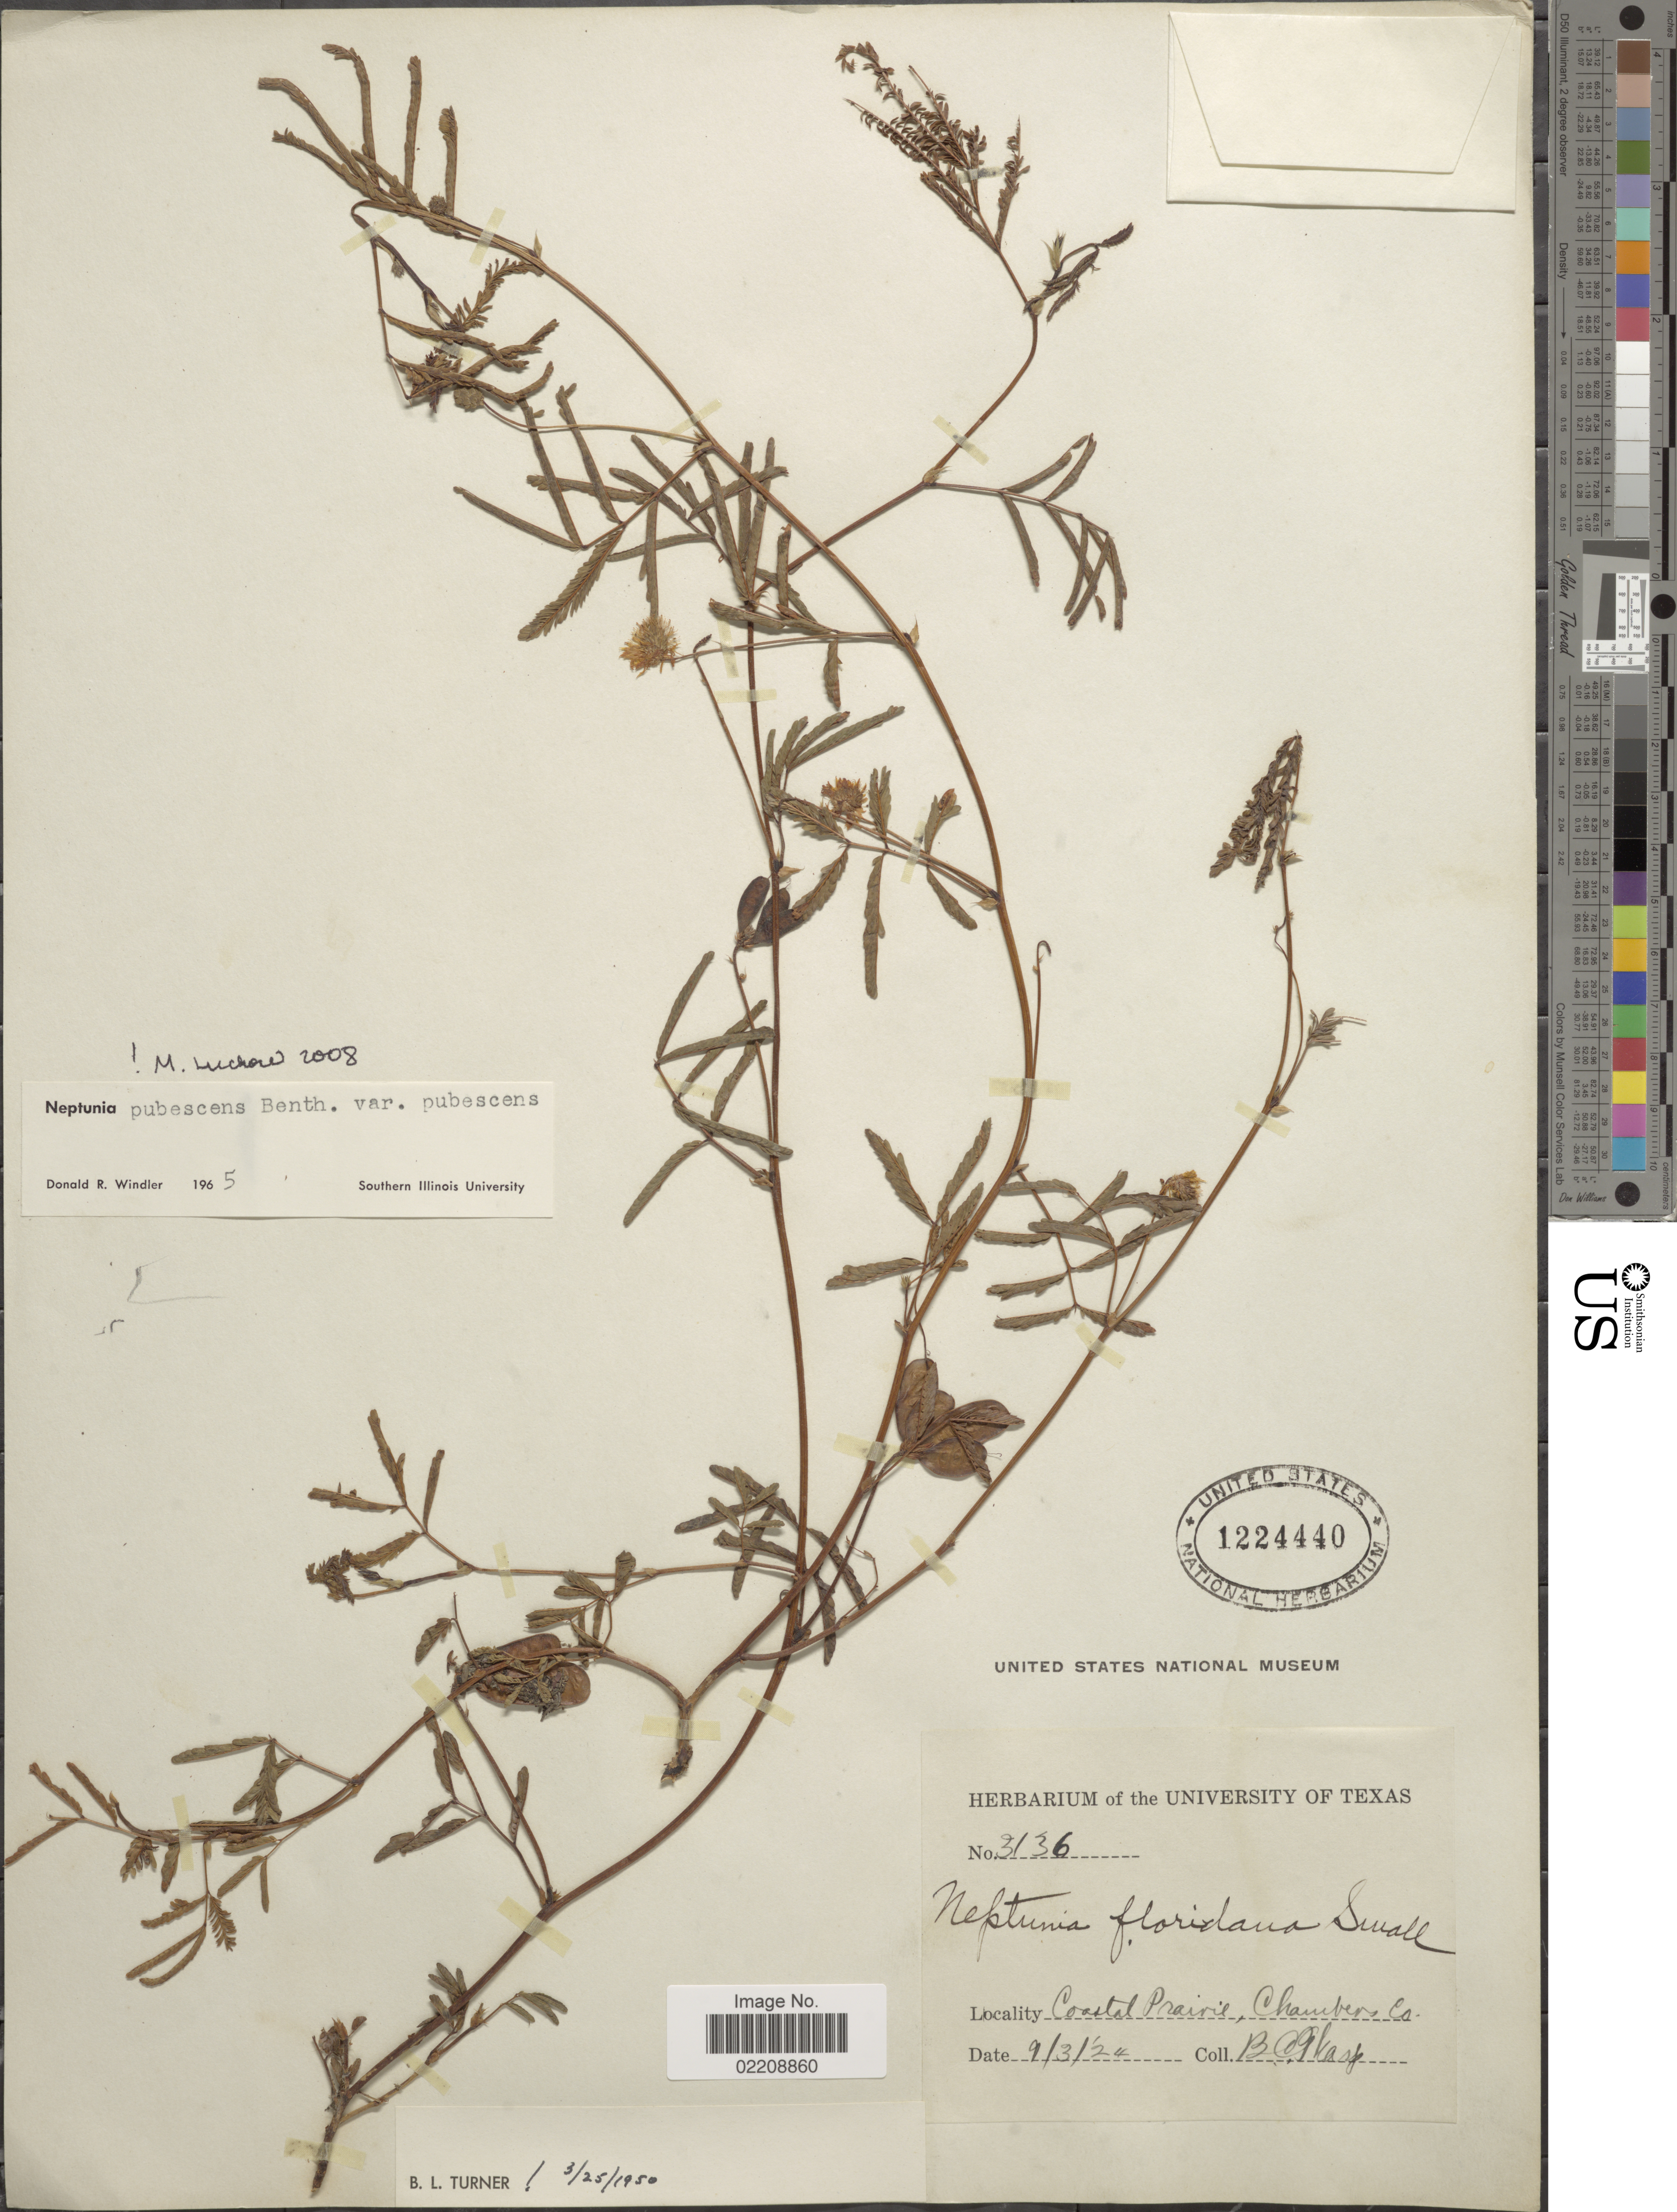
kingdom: Plantae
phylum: Tracheophyta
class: Magnoliopsida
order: Fabales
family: Fabaceae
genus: Neptunia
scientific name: Neptunia pubescens var. pubescens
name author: Benth.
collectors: B. C. Tharp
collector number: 3136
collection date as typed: Transcribed d/m/y: 3/9/24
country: United States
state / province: Texas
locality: Coastal Plains, Chambers Co.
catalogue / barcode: US 1224440